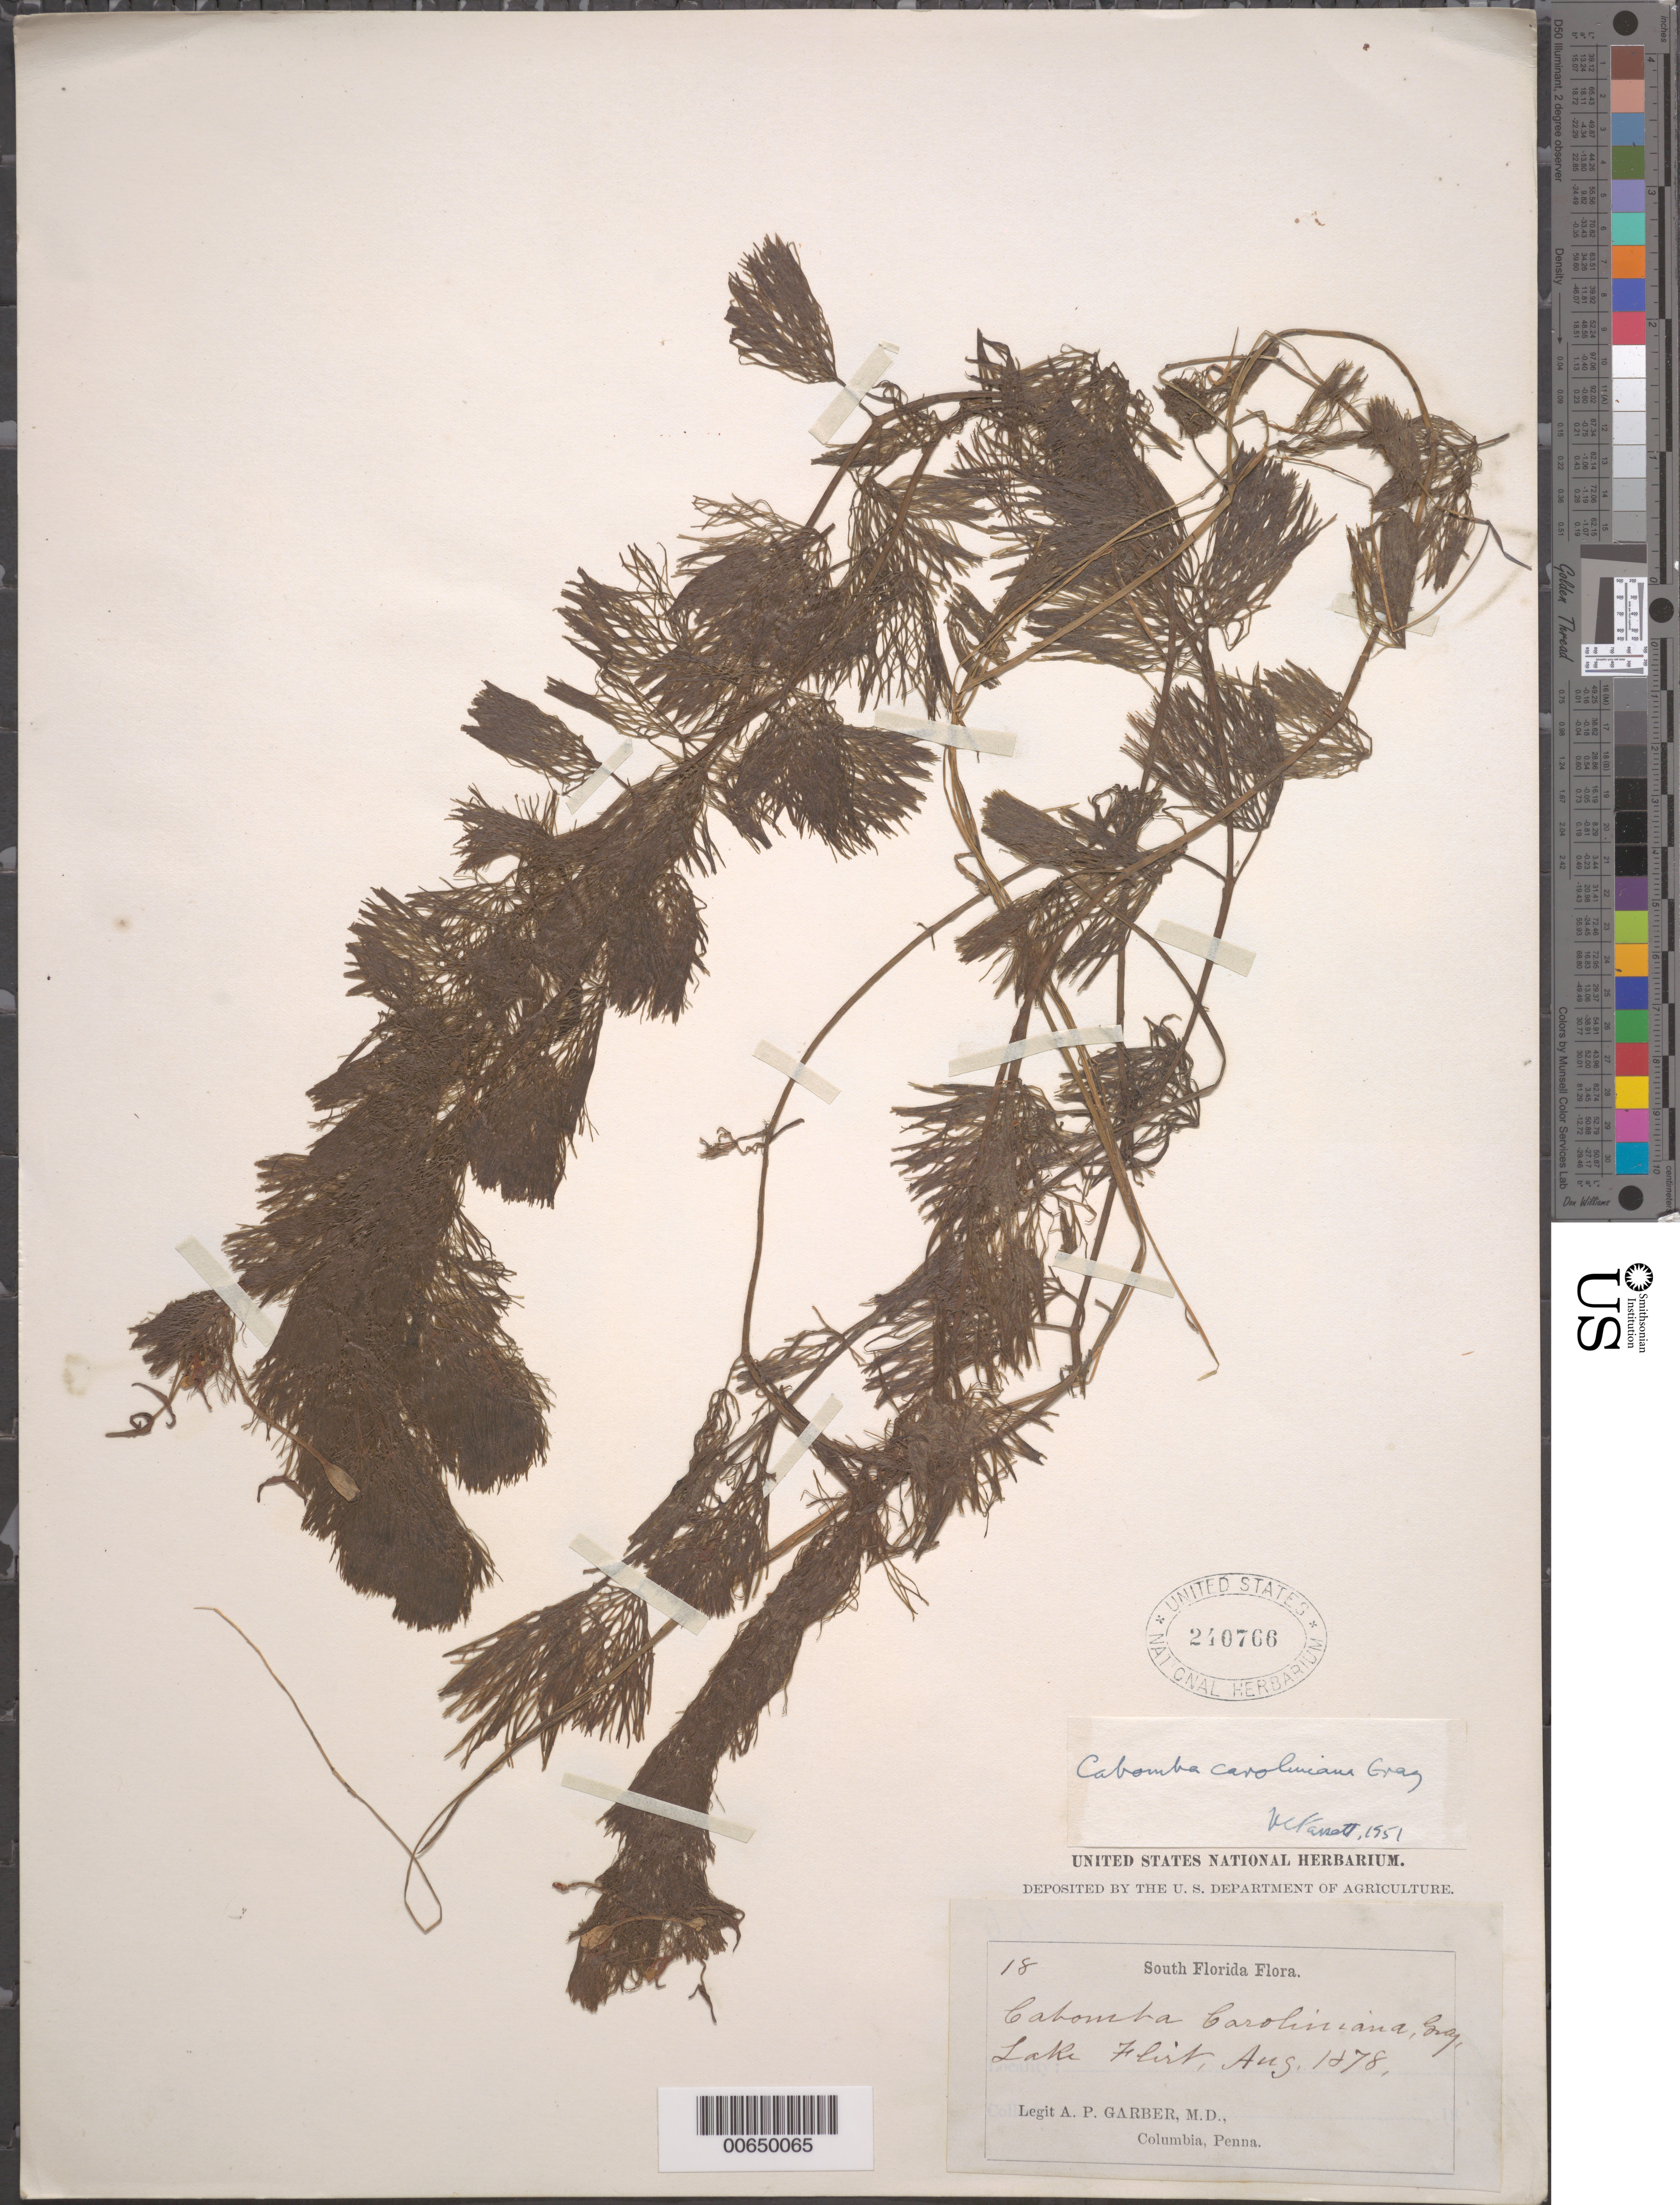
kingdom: Plantae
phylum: Tracheophyta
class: Magnoliopsida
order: Nymphaeales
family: Cabombaceae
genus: Cabomba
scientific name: Cabomba caroliniana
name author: A. Gray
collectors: A. P. Garber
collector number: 18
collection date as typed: Aug 1978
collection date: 1978-08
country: United States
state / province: Florida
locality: Lake Flirt.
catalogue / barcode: US 240766